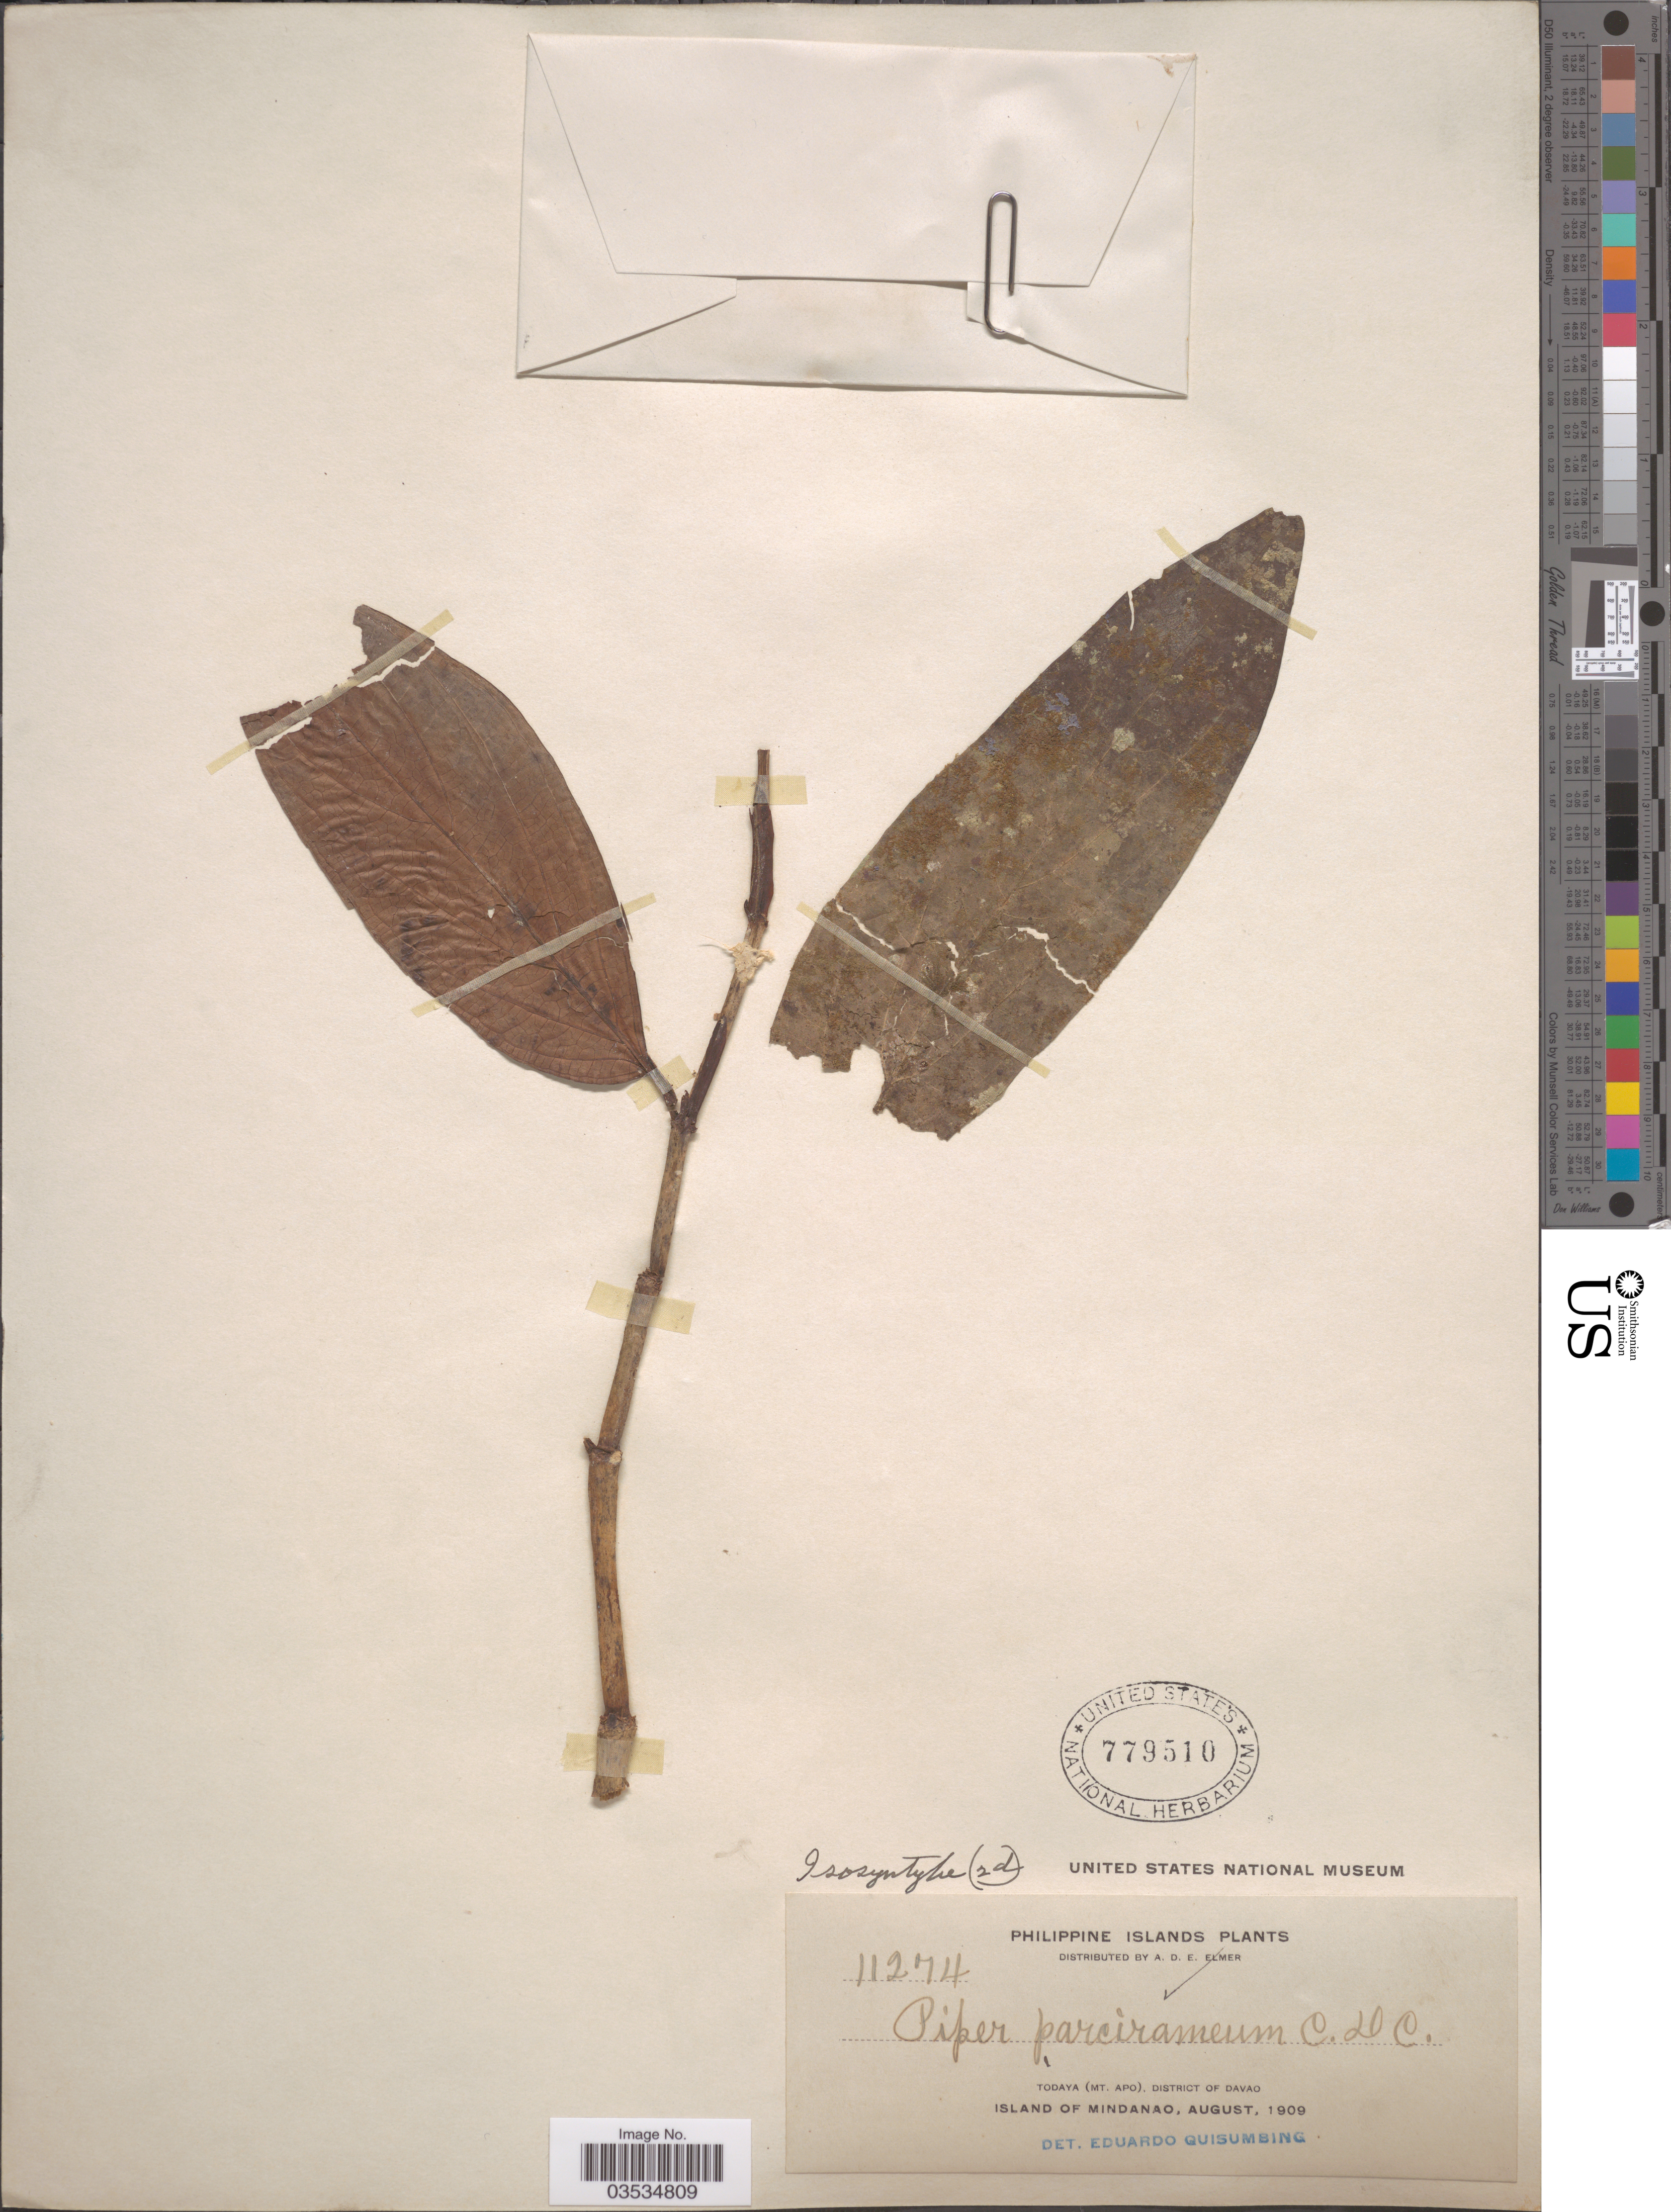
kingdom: Plantae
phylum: Tracheophyta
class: Magnoliopsida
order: Piperales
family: Piperaceae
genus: Piper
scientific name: Piper parcirameum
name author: C. DC.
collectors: A. D. E. Elmer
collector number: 11274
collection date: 1909-08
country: Philippines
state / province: Davao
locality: Philippine Islands. Todaya (Mt. Apo), District of Davao. Island of Mindanao.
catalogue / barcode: US 779510